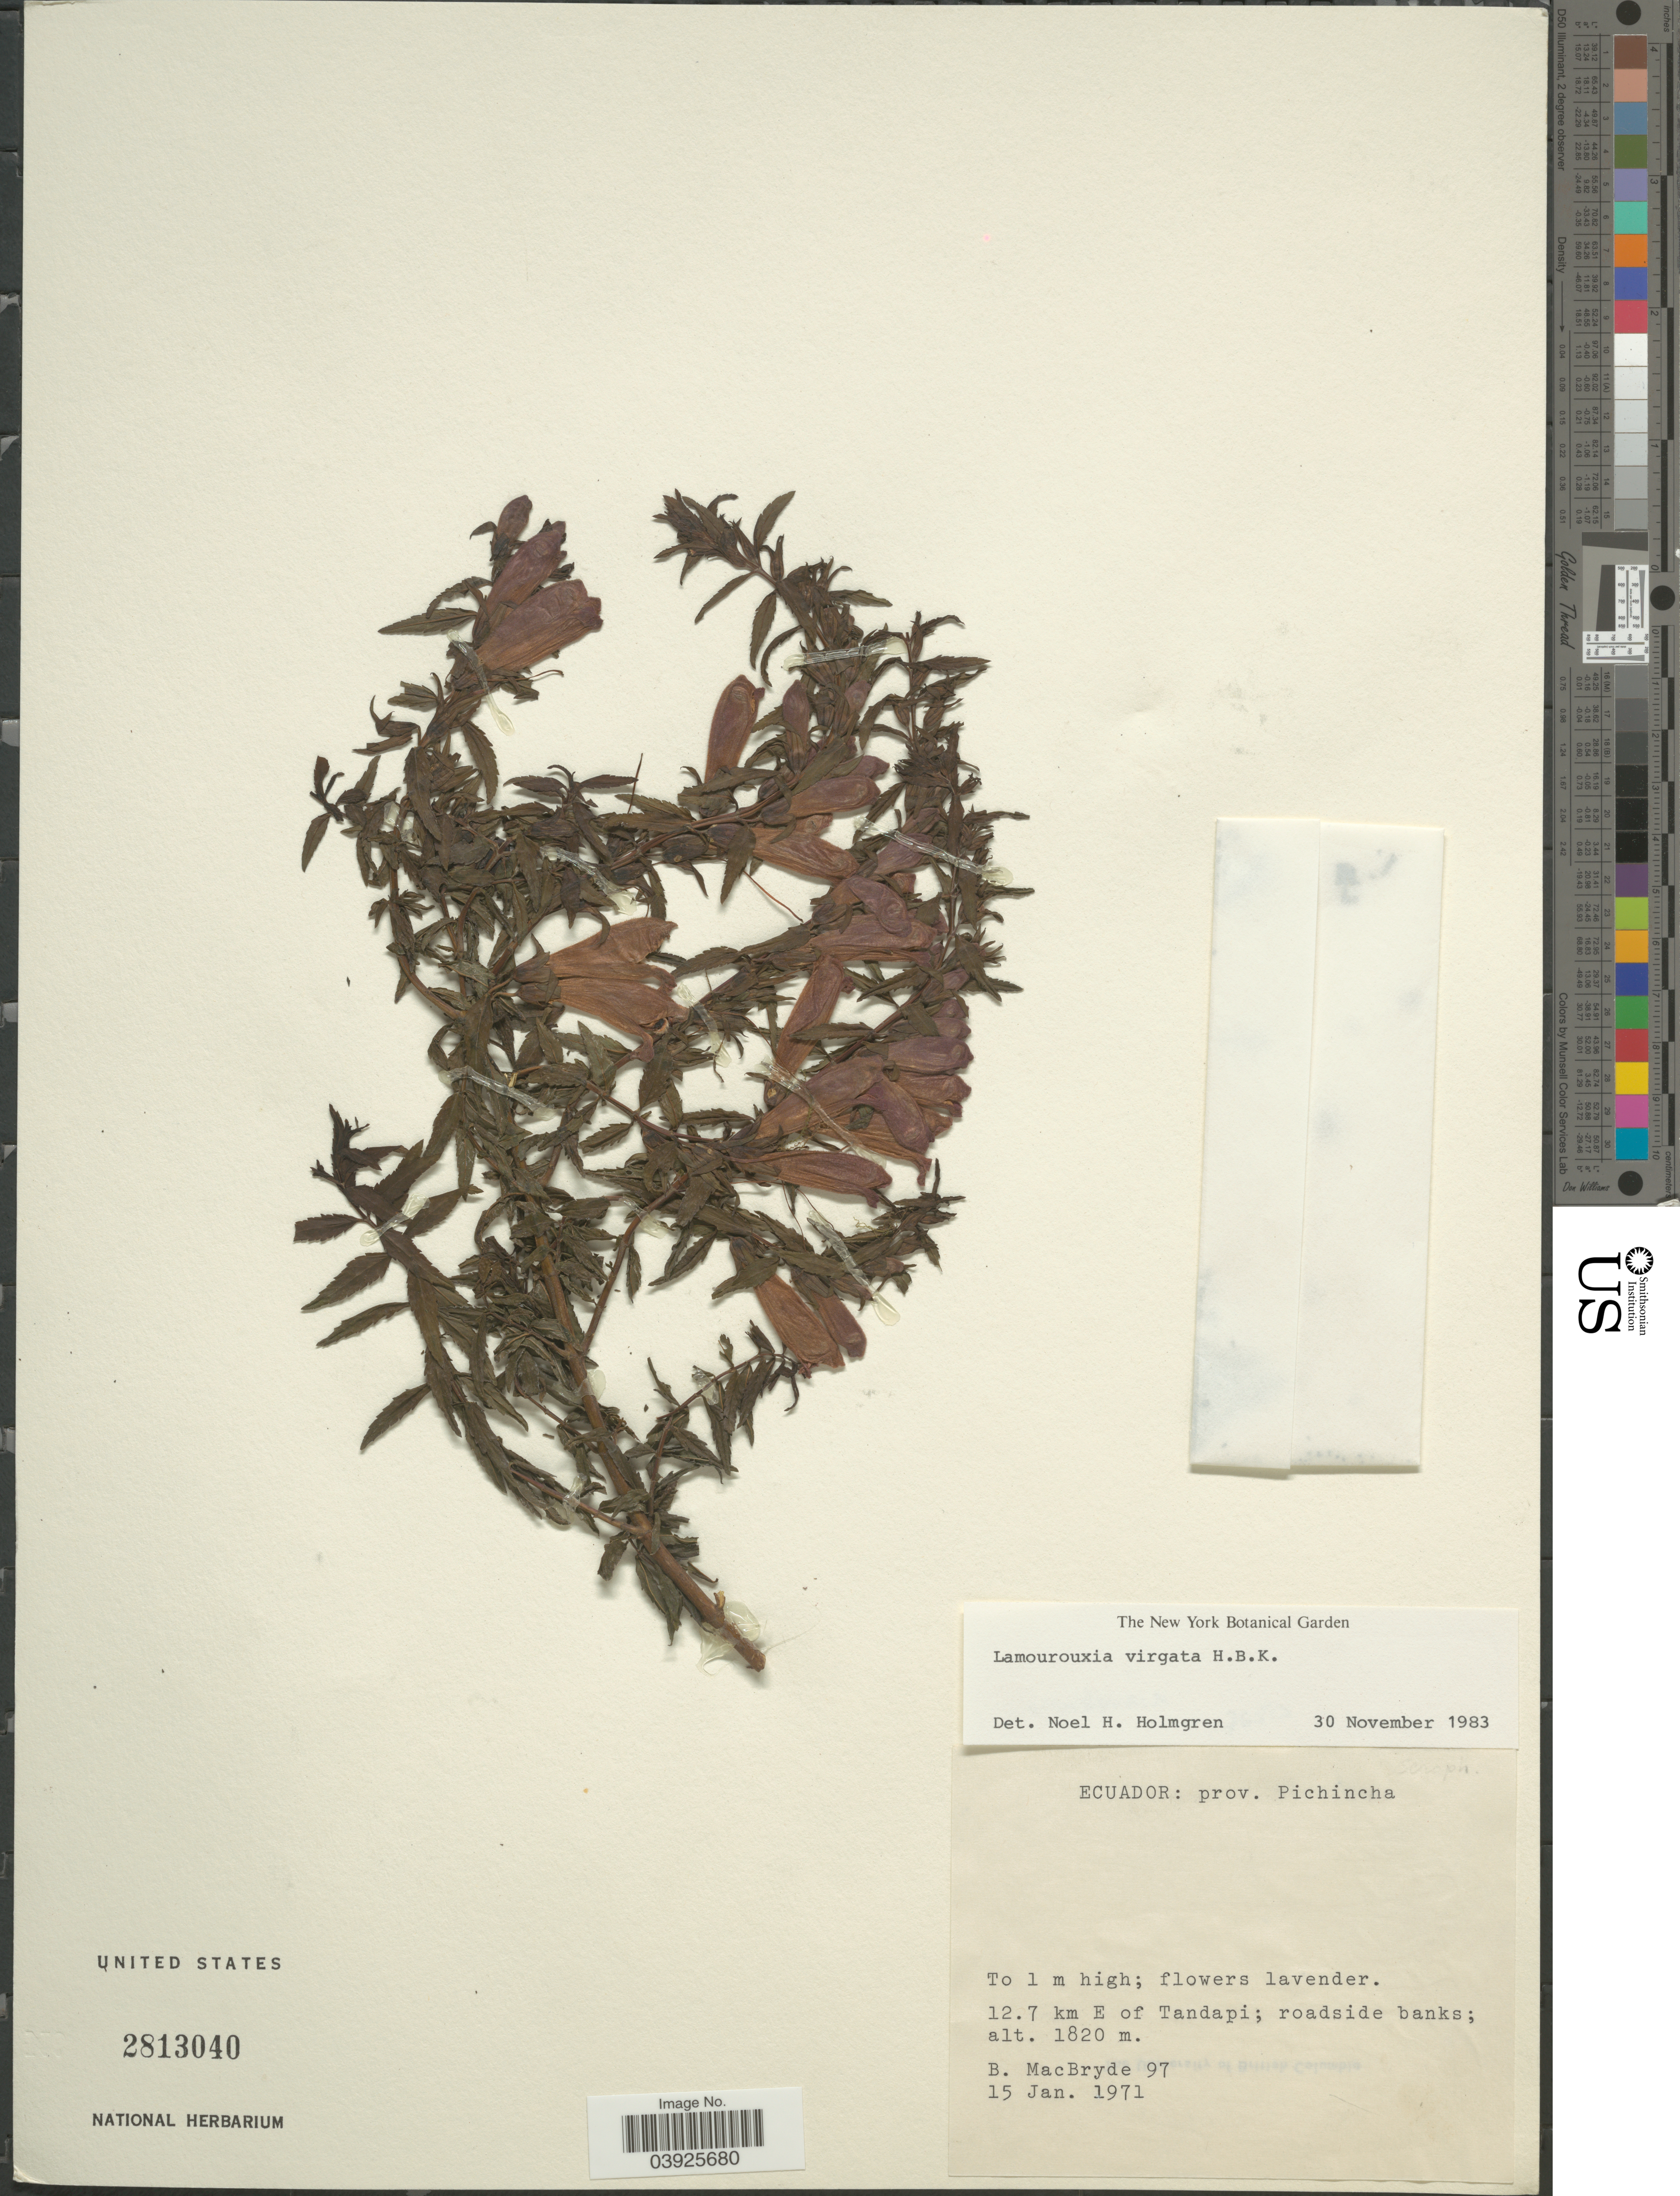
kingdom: Plantae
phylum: Tracheophyta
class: Magnoliopsida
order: Lamiales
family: Orobanchaceae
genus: Lamourouxia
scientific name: Lamourouxia virgata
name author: Kunth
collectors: B. MacBryde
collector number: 97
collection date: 1971-01-15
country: Ecuador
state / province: Pichincha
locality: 12.7 km E of Tandapi; roadside banks.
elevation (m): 1820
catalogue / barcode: US 2813040